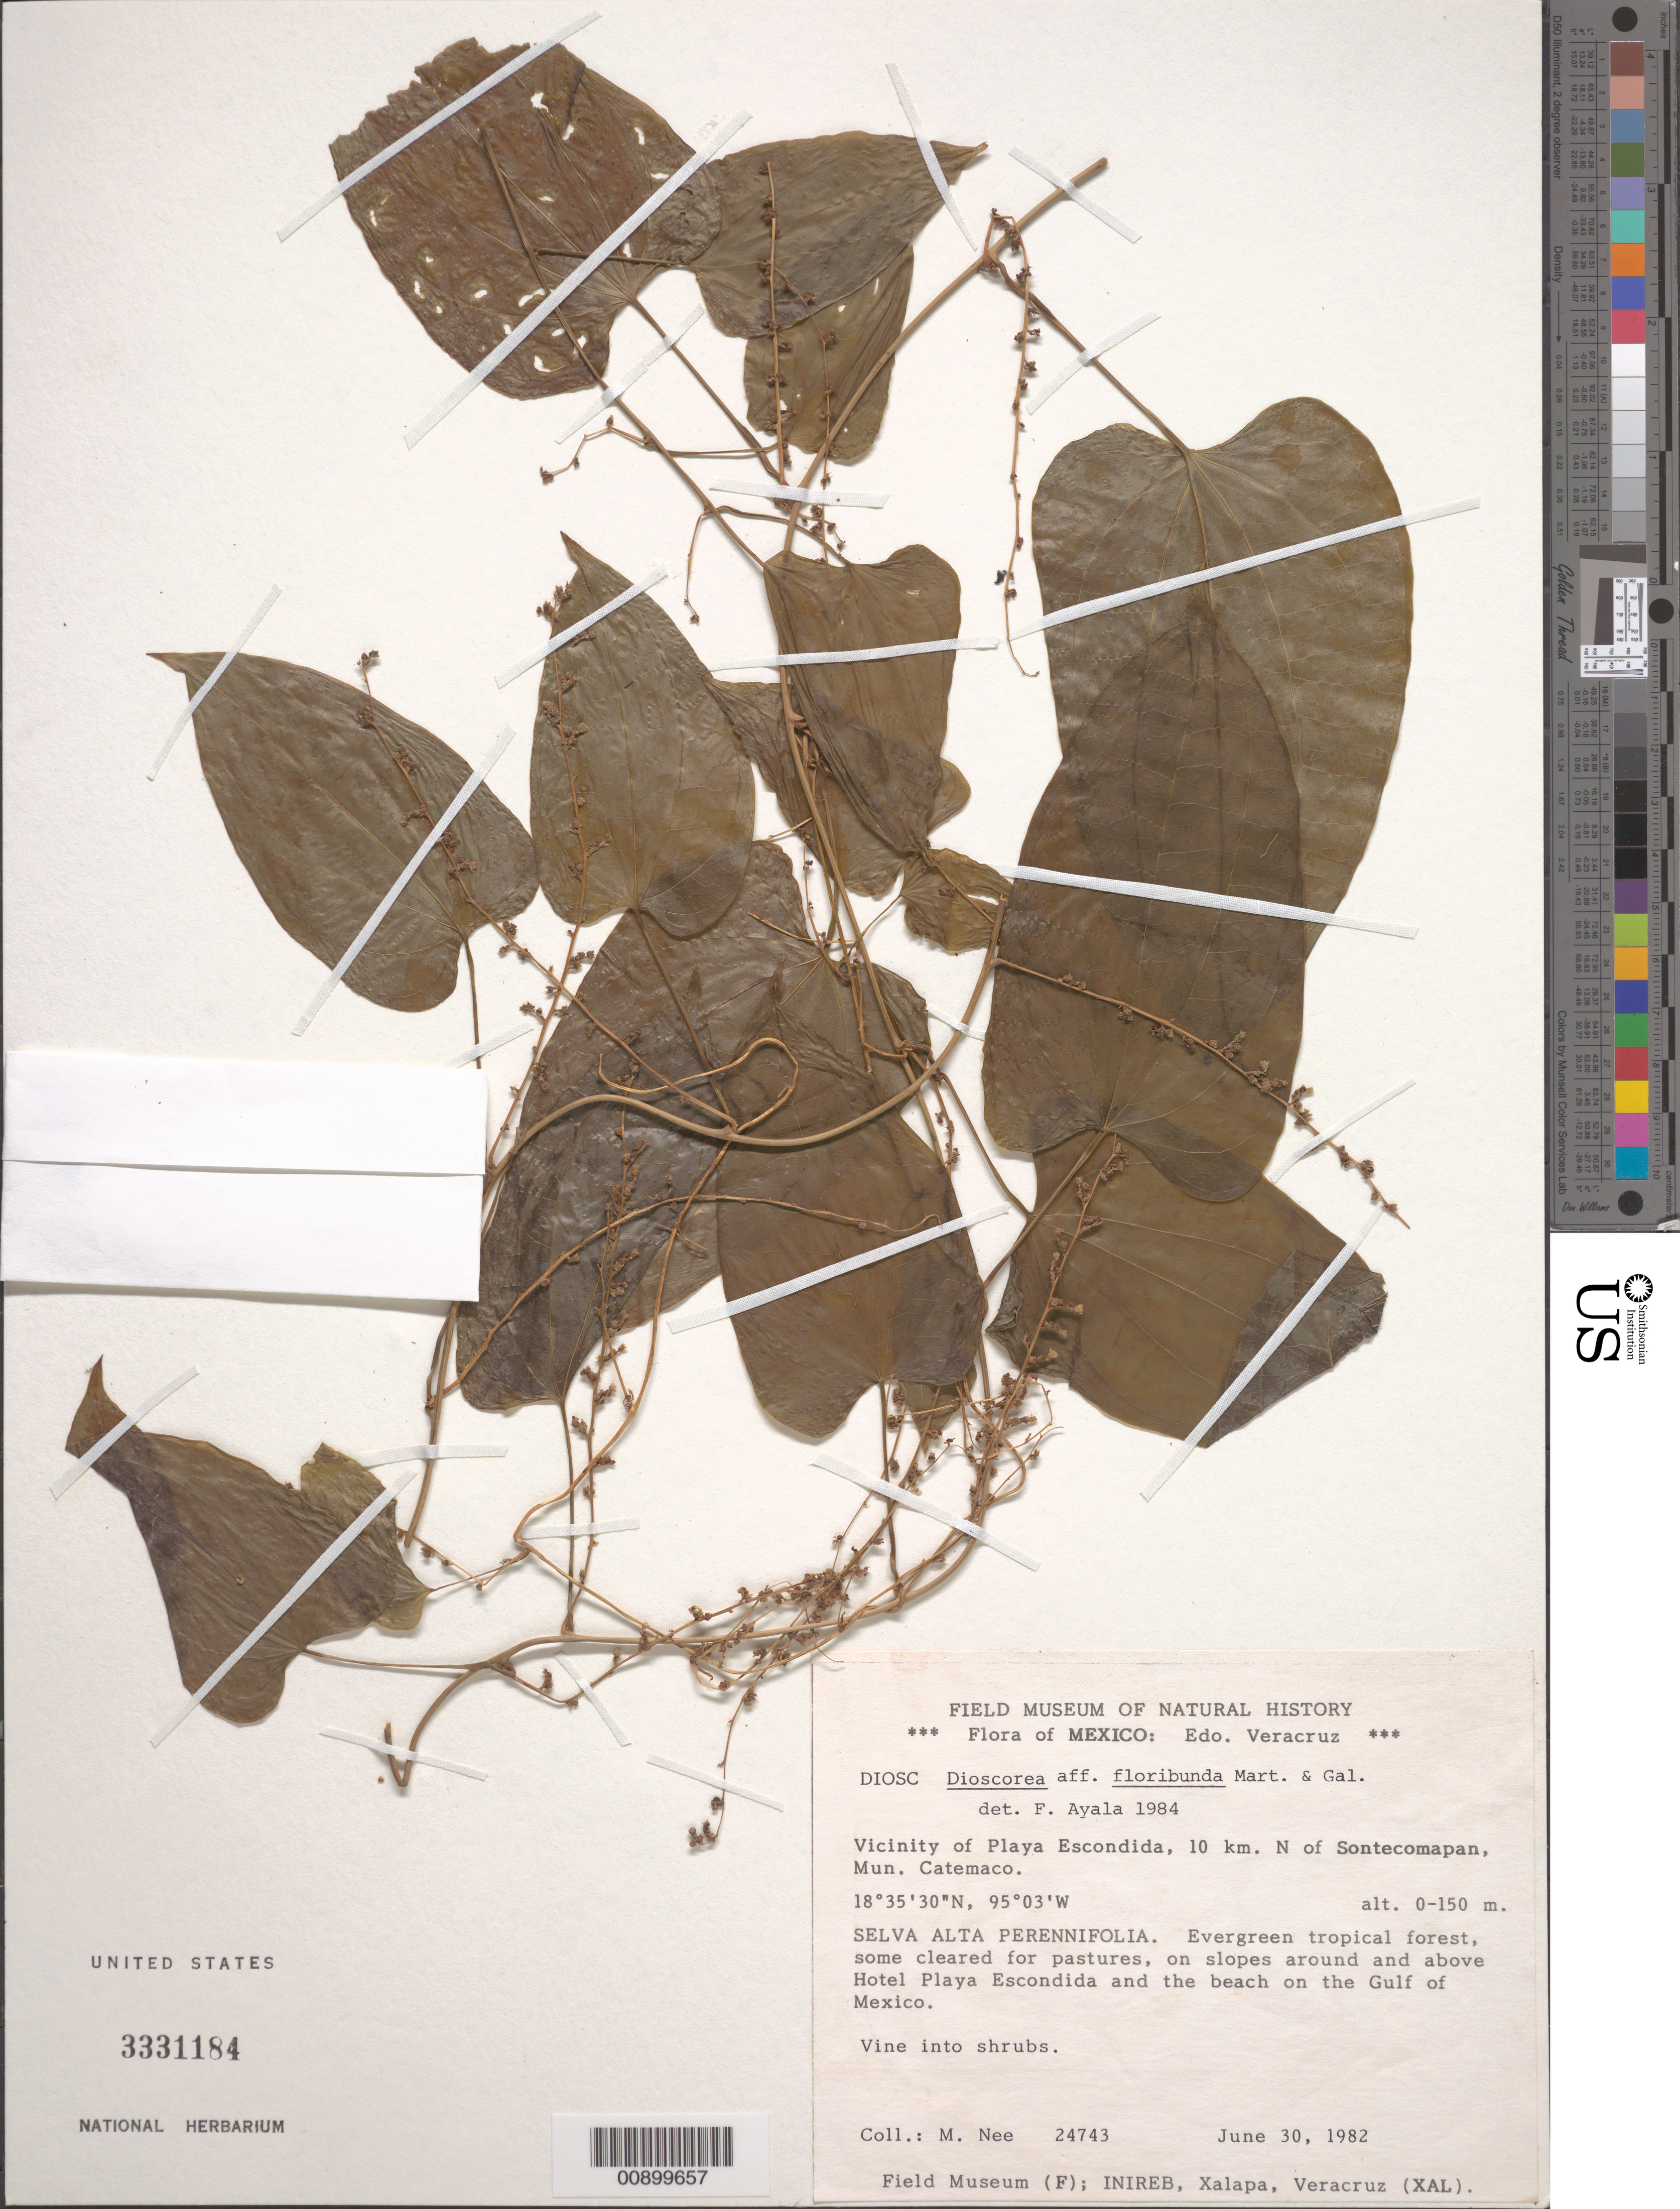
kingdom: Plantae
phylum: Tracheophyta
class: Liliopsida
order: Dioscoreales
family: Dioscoreaceae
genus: Dioscorea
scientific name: Dioscorea floribunda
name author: M. Martens & Galeotti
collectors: M. Nee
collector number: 24743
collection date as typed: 30 Jun 1982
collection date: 1982-06-30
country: Mexico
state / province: Veracruz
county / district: Catemaco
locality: Vicinity of Playa Escondida, 10 km. N of Sontecomapan, Mun. Catemaco, Veracruz. On n slopes around and above Hotel Playa Escondida and the beach on the Gulf of Mexico.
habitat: Selva alta Perennifolia. Evergreen tropical forest, some cleared for pastures, on slopes and the beach on the Gulf of Mexico.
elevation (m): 150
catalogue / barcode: US 3331184